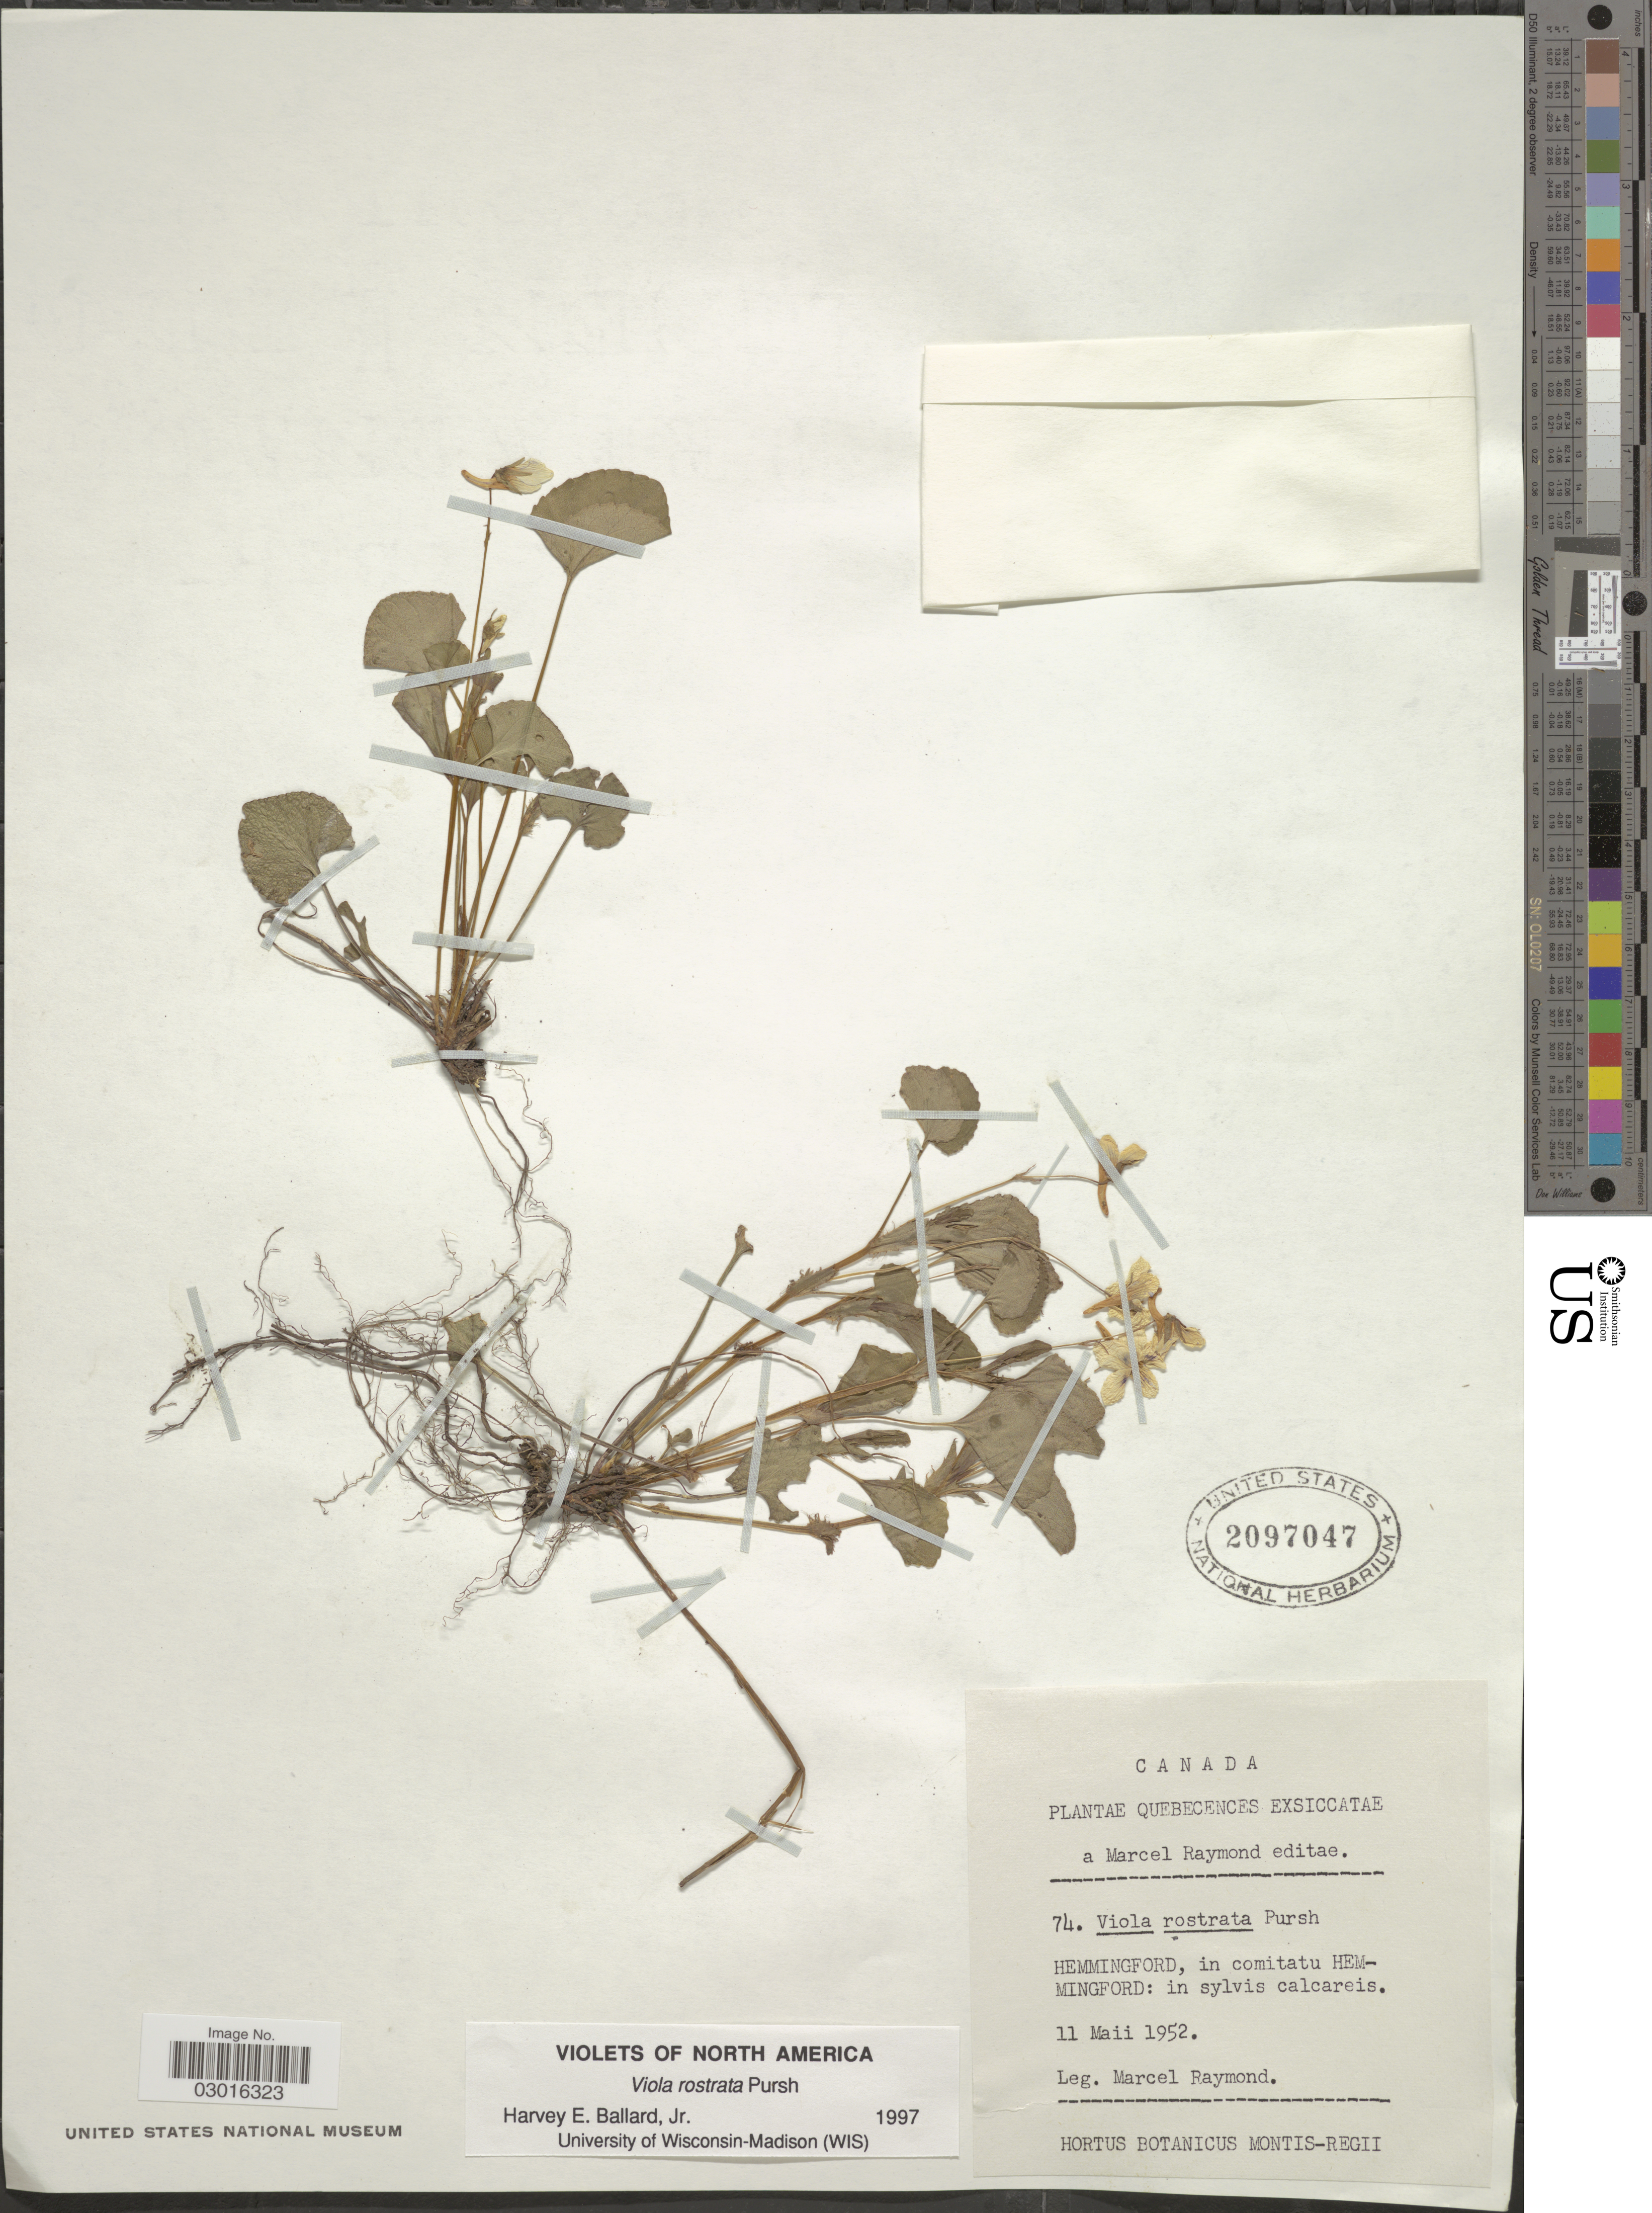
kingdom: Plantae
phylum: Tracheophyta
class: Magnoliopsida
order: Malpighiales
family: Violaceae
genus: Viola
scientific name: Viola rostrata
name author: Pursh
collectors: M. Raymond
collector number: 74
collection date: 1952-05-11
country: Canada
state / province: Quebec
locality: Hemmingford, in comitatu Hemmingford.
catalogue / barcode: US 2097047